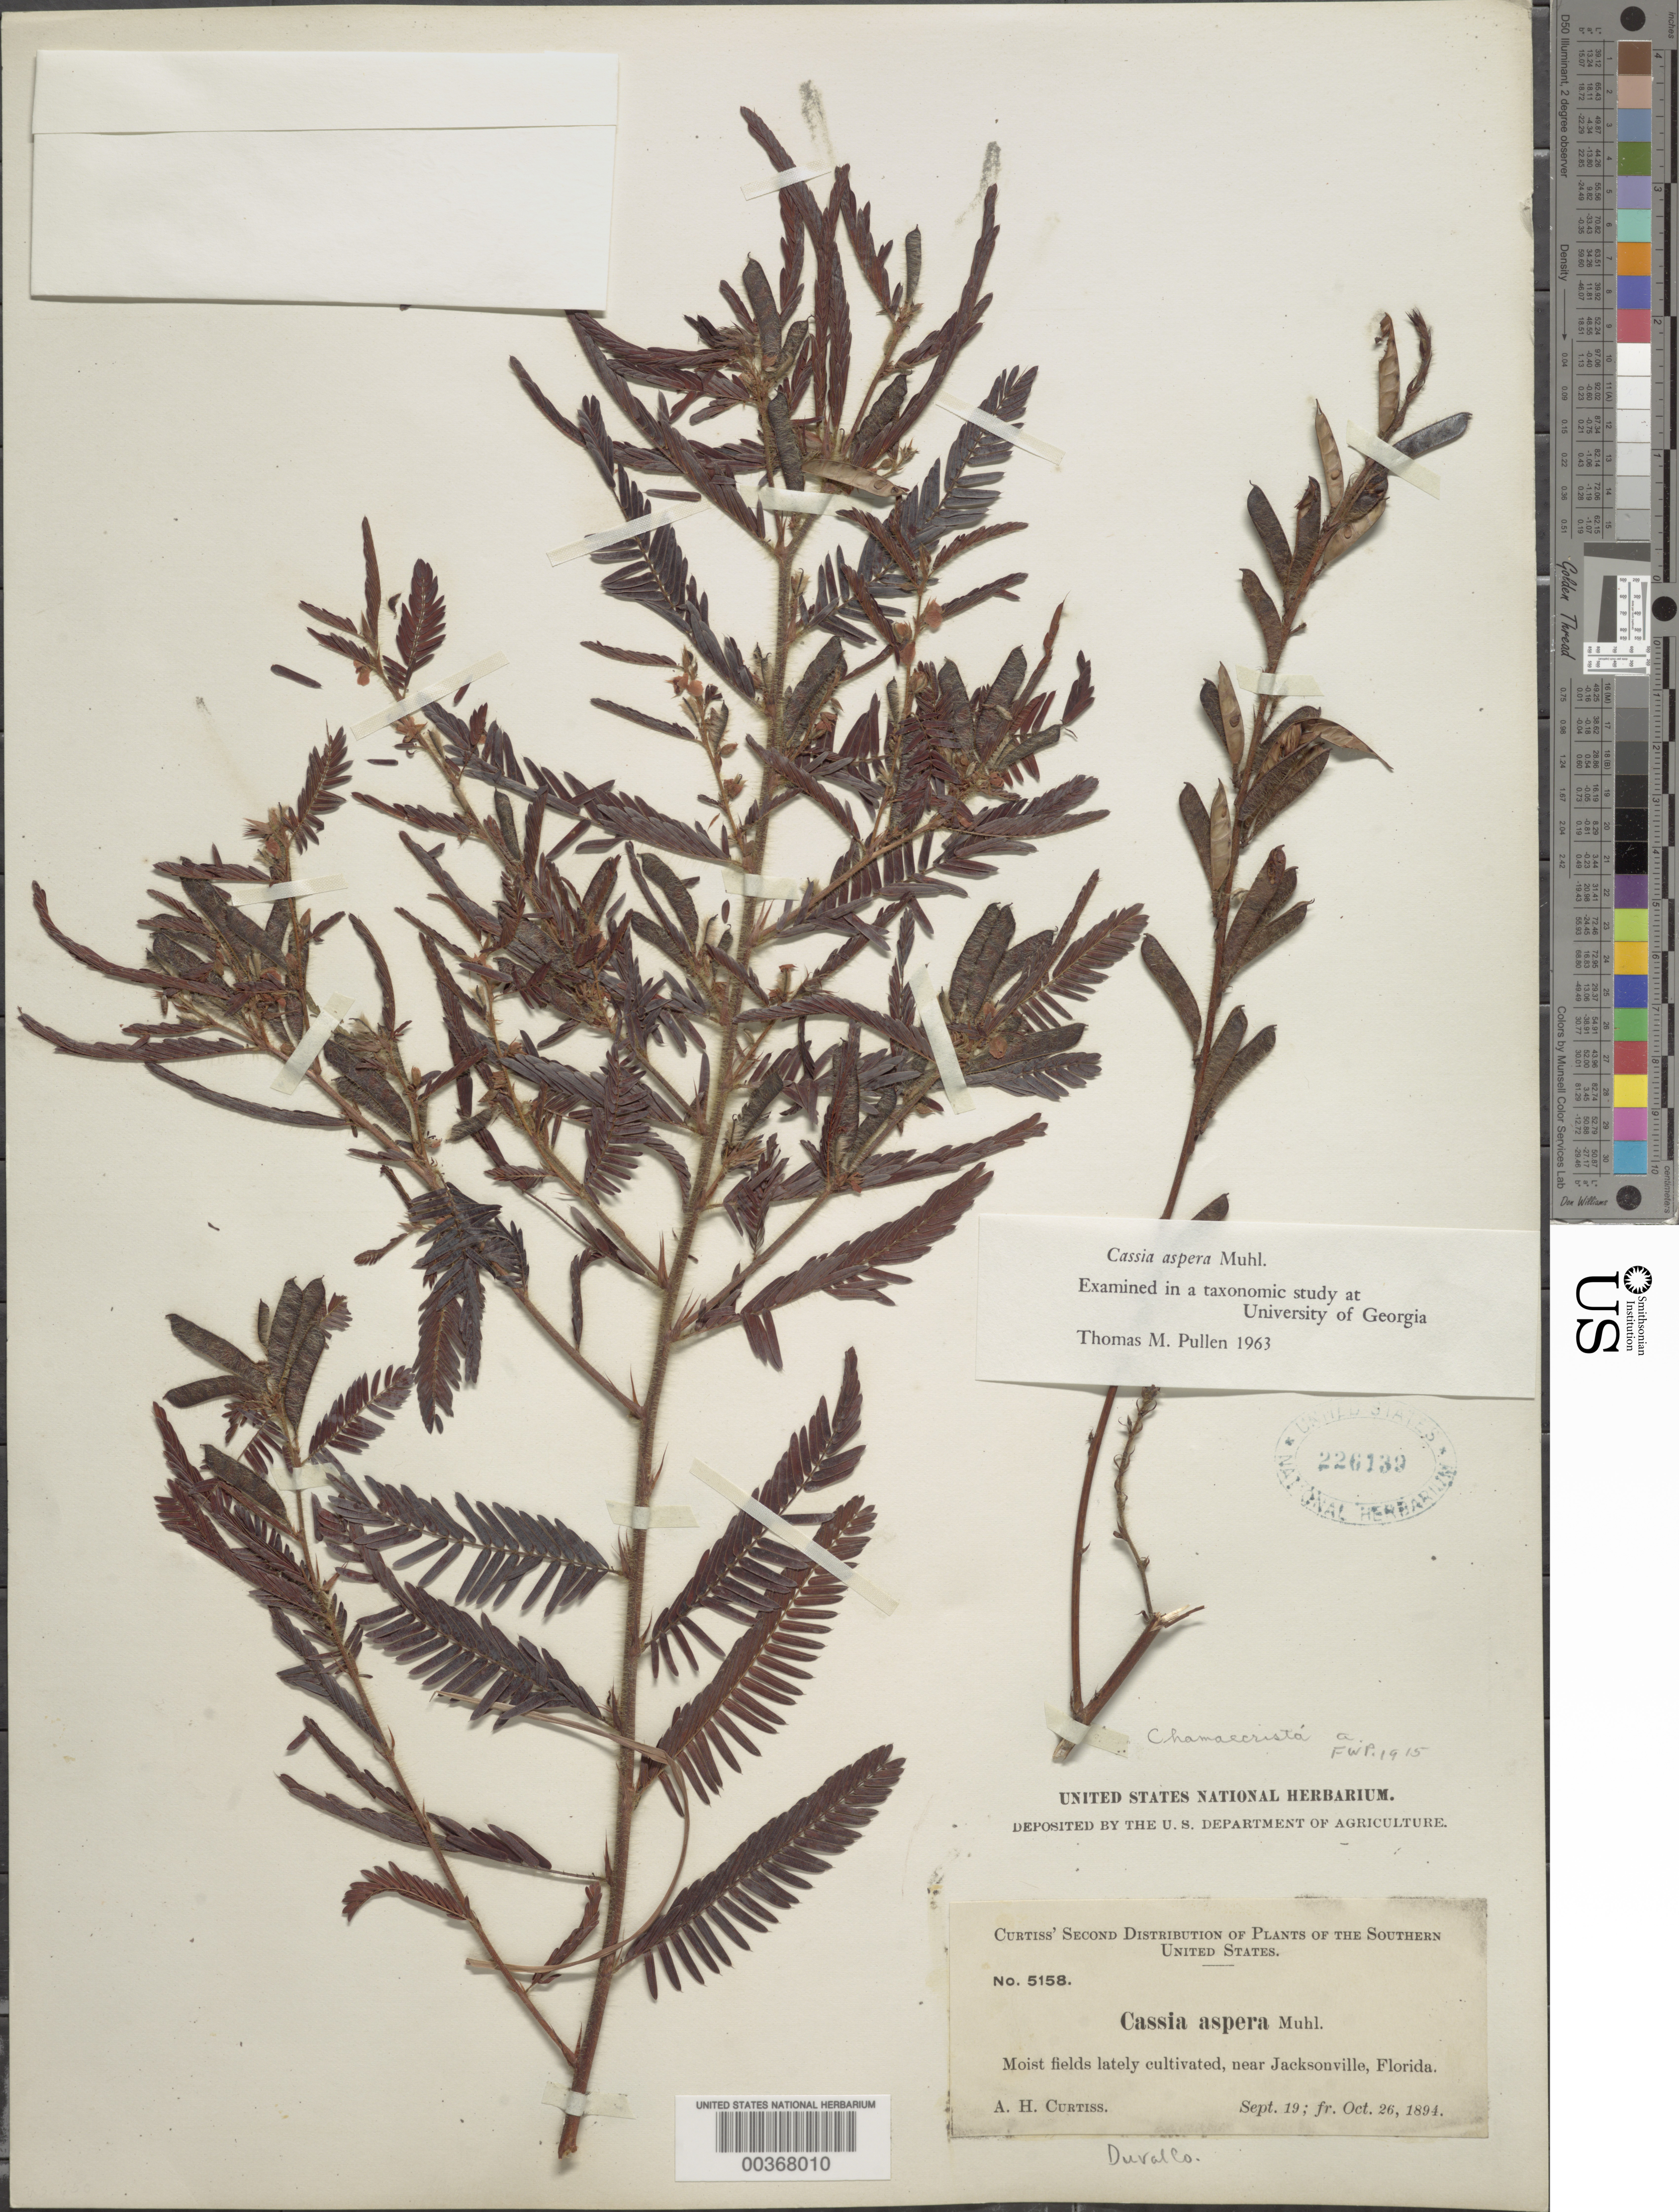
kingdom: Plantae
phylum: Tracheophyta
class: Magnoliopsida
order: Fabales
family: Fabaceae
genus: Chamaecrista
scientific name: Chamaecrista nictitans var. aspera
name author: (Muhl. ex Elliot) H.S. Irwin & Barneby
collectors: A. H. Curtiss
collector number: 5158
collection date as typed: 19 Sep 1894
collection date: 1894-09-19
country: United States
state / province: Florida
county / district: Duval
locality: Near jacksonville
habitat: Moist fields lately cultivated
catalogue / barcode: US 226139